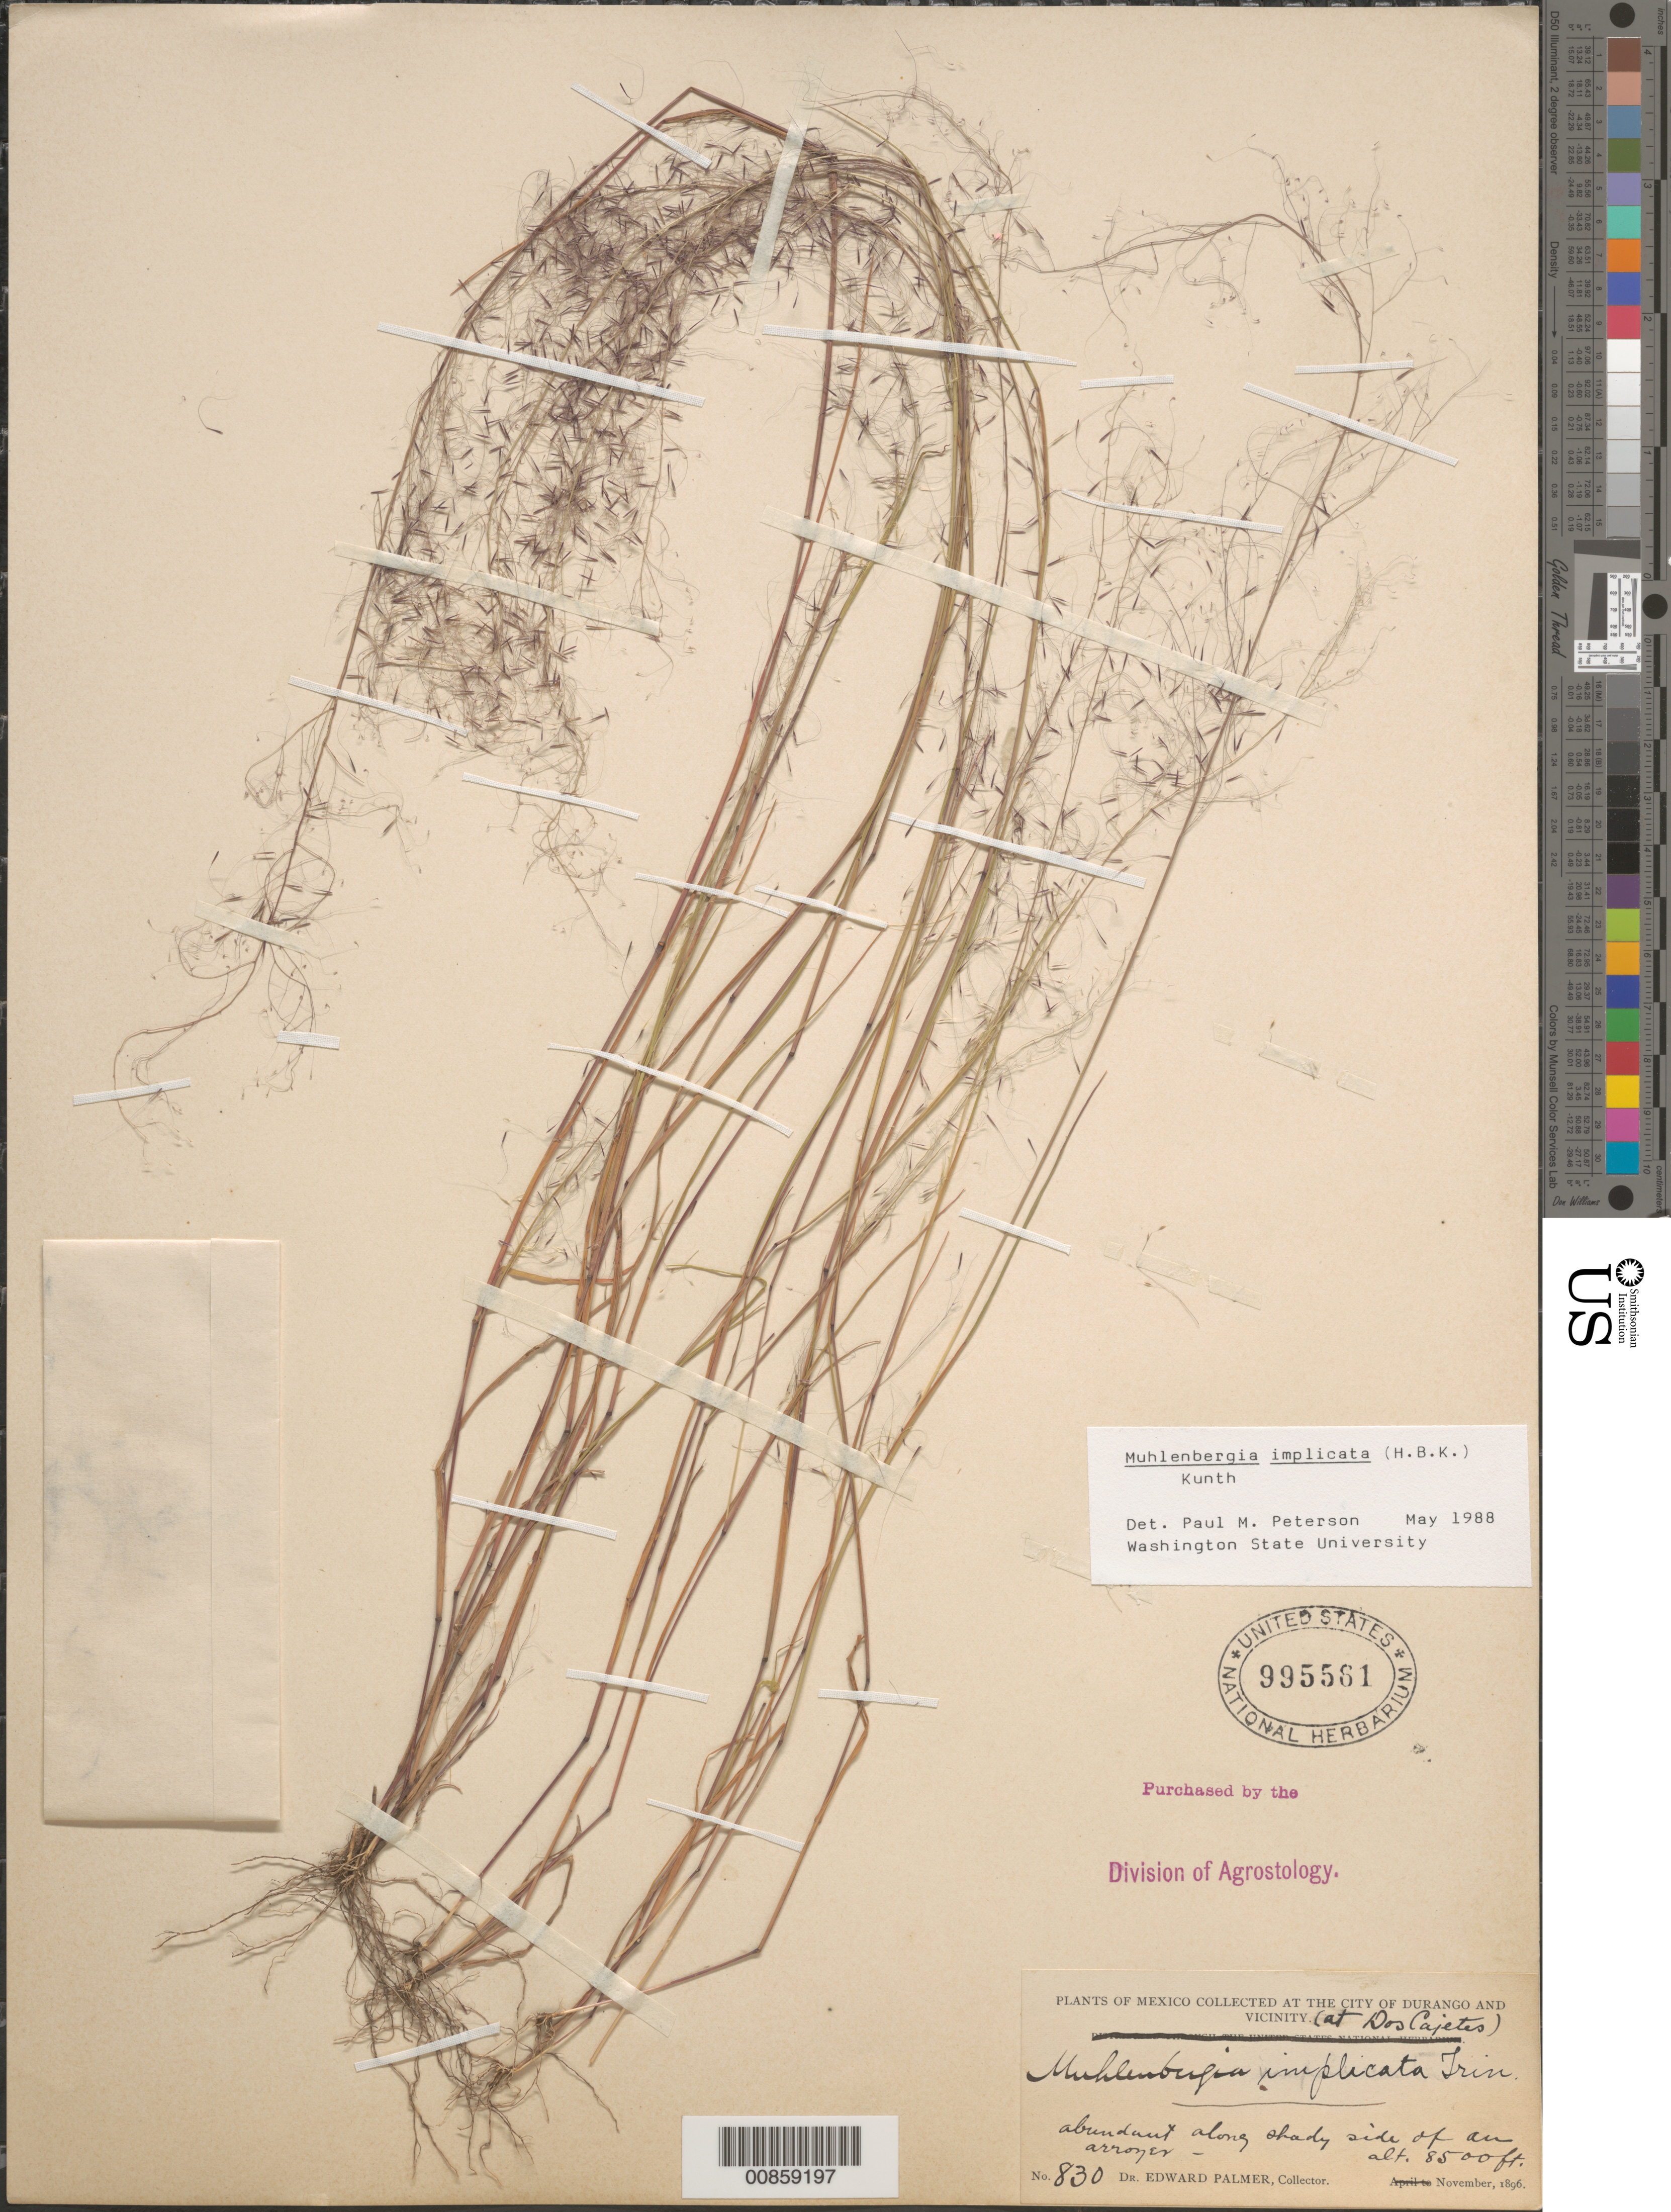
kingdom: Plantae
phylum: Tracheophyta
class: Liliopsida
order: Poales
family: Poaceae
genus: Muhlenbergia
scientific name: Muhlenbergia implicata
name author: (Kunth) Trin.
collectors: E. Palmer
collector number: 830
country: Mexico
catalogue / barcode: US 995561